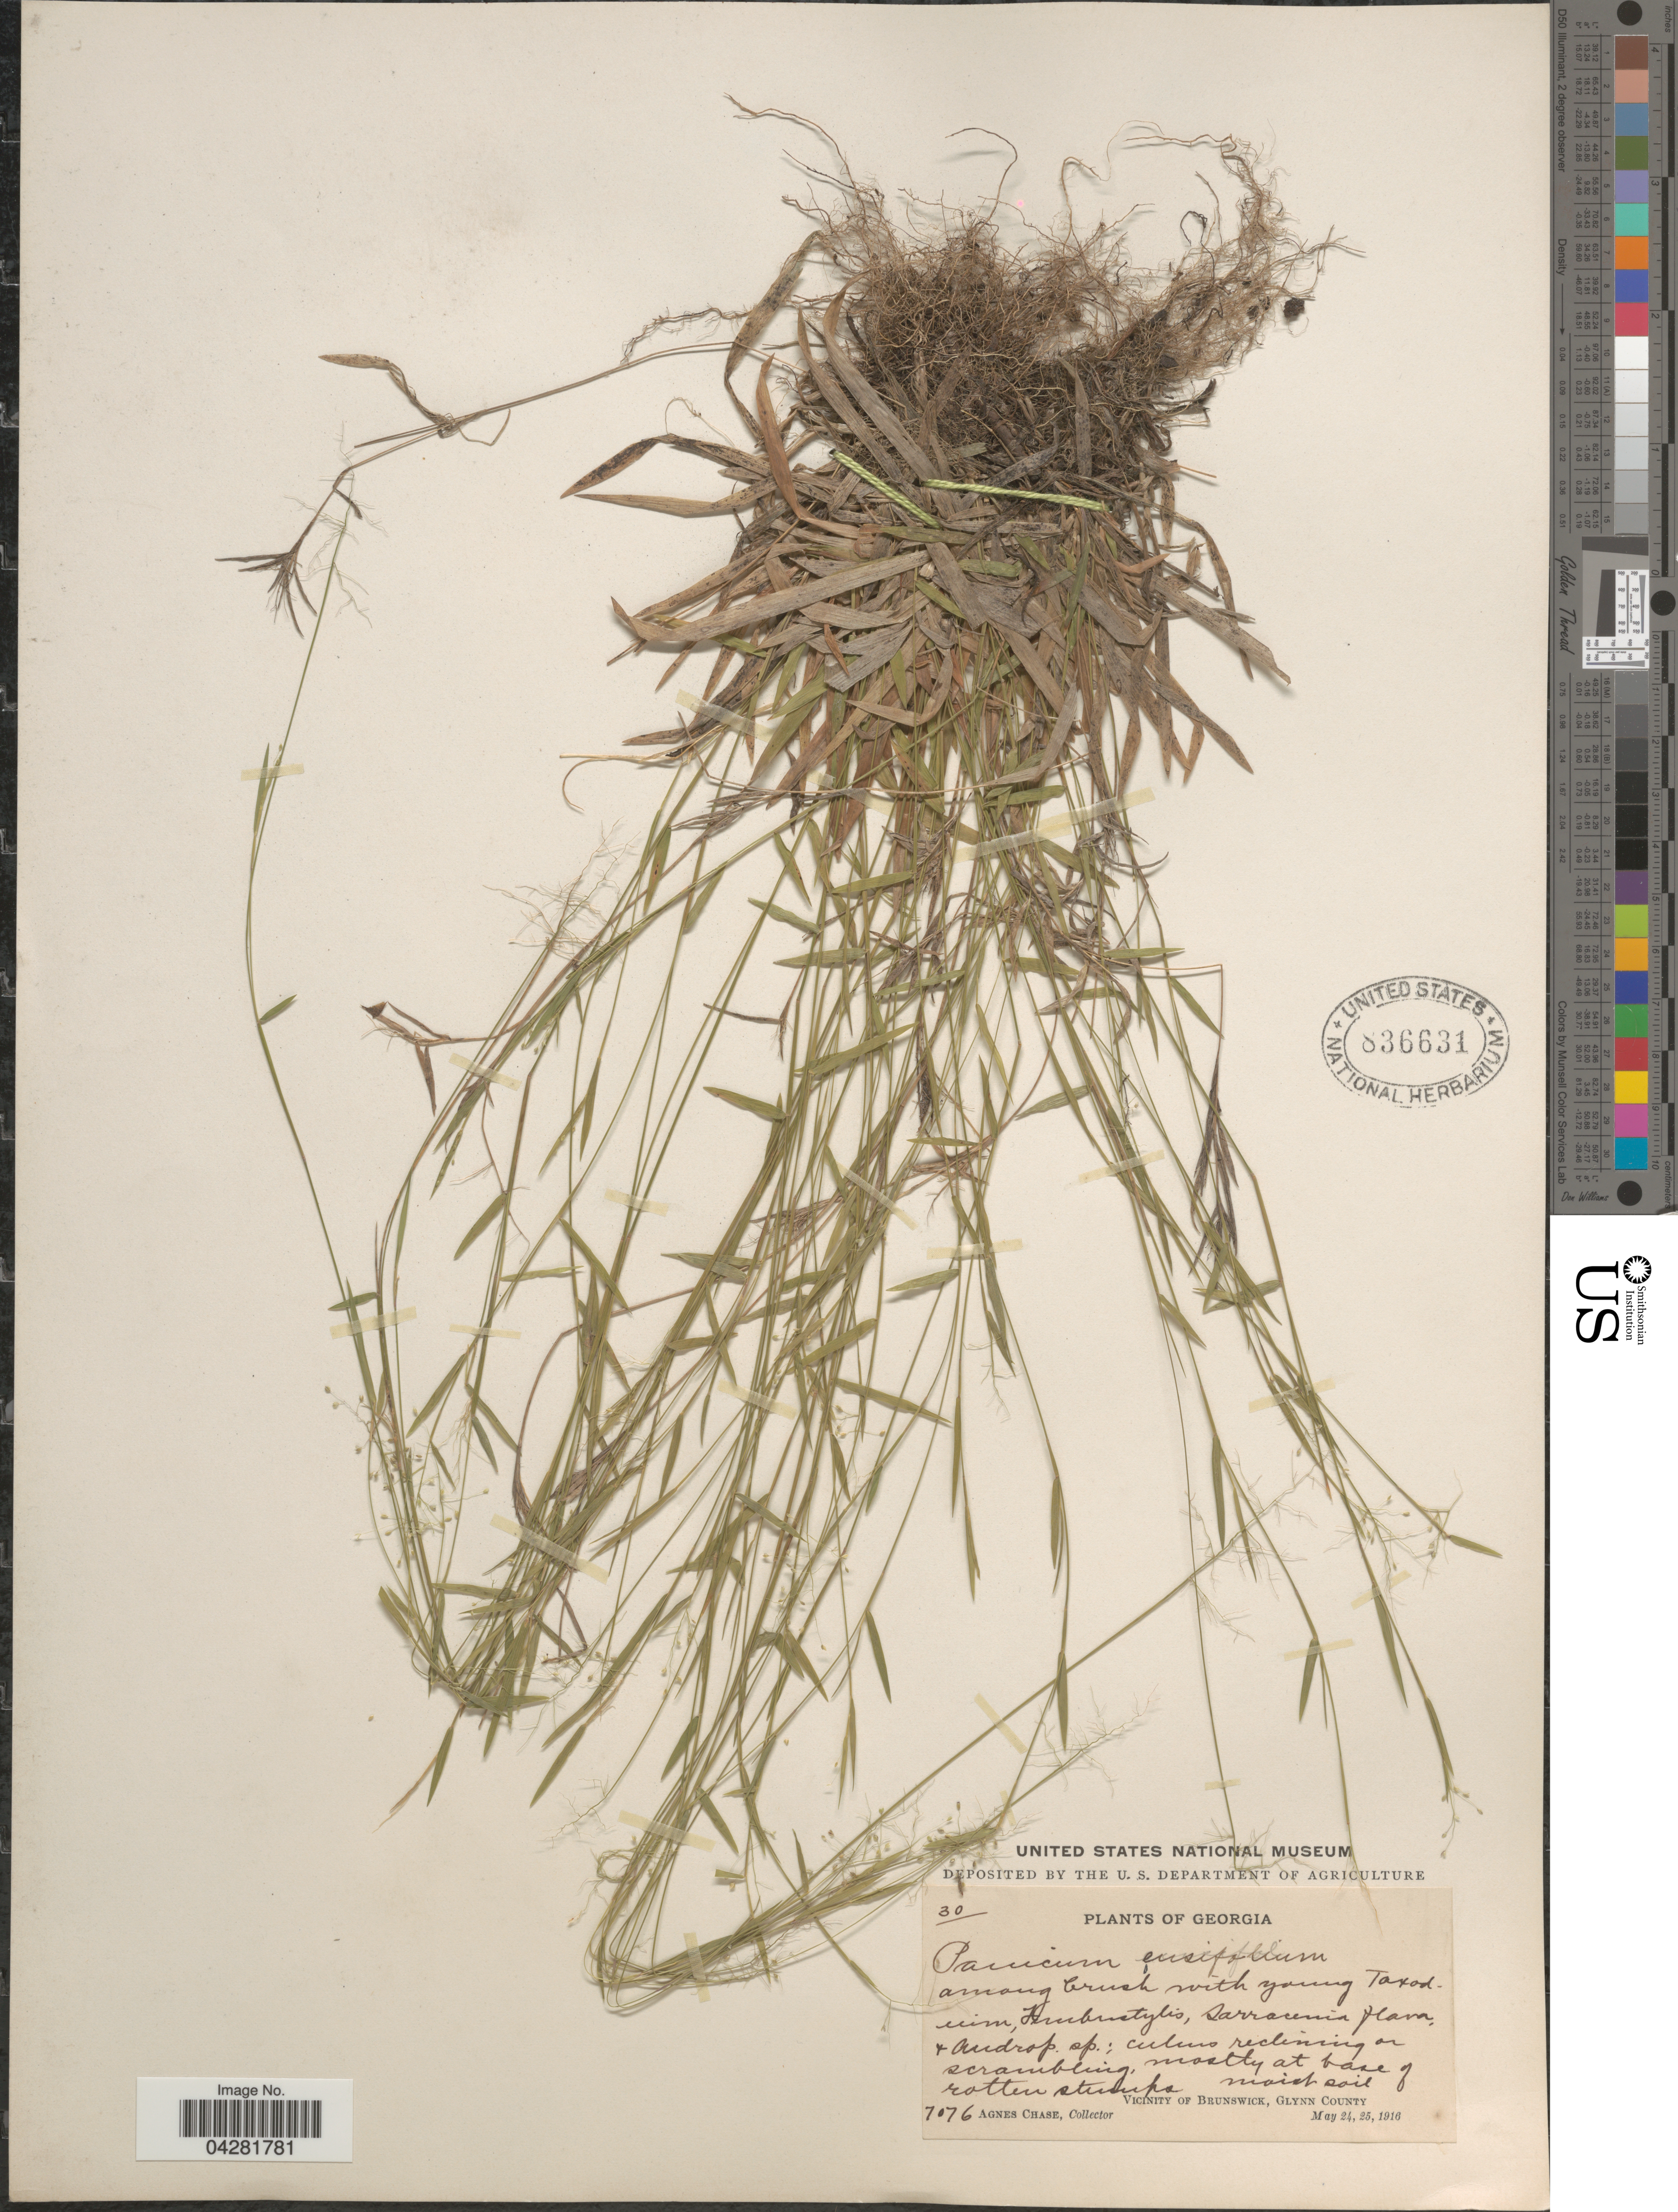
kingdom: Plantae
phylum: Tracheophyta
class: Liliopsida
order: Poales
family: Poaceae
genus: Dichanthelium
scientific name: Dichanthelium ensifolium var. ensifolium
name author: (Baldwin ex Elliot) Gould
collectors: A. Chase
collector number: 7076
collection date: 1916-05-24/1916-05-25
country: United States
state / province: Georgia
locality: Vicinity of Brunswick, Glynn County.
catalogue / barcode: US 836631